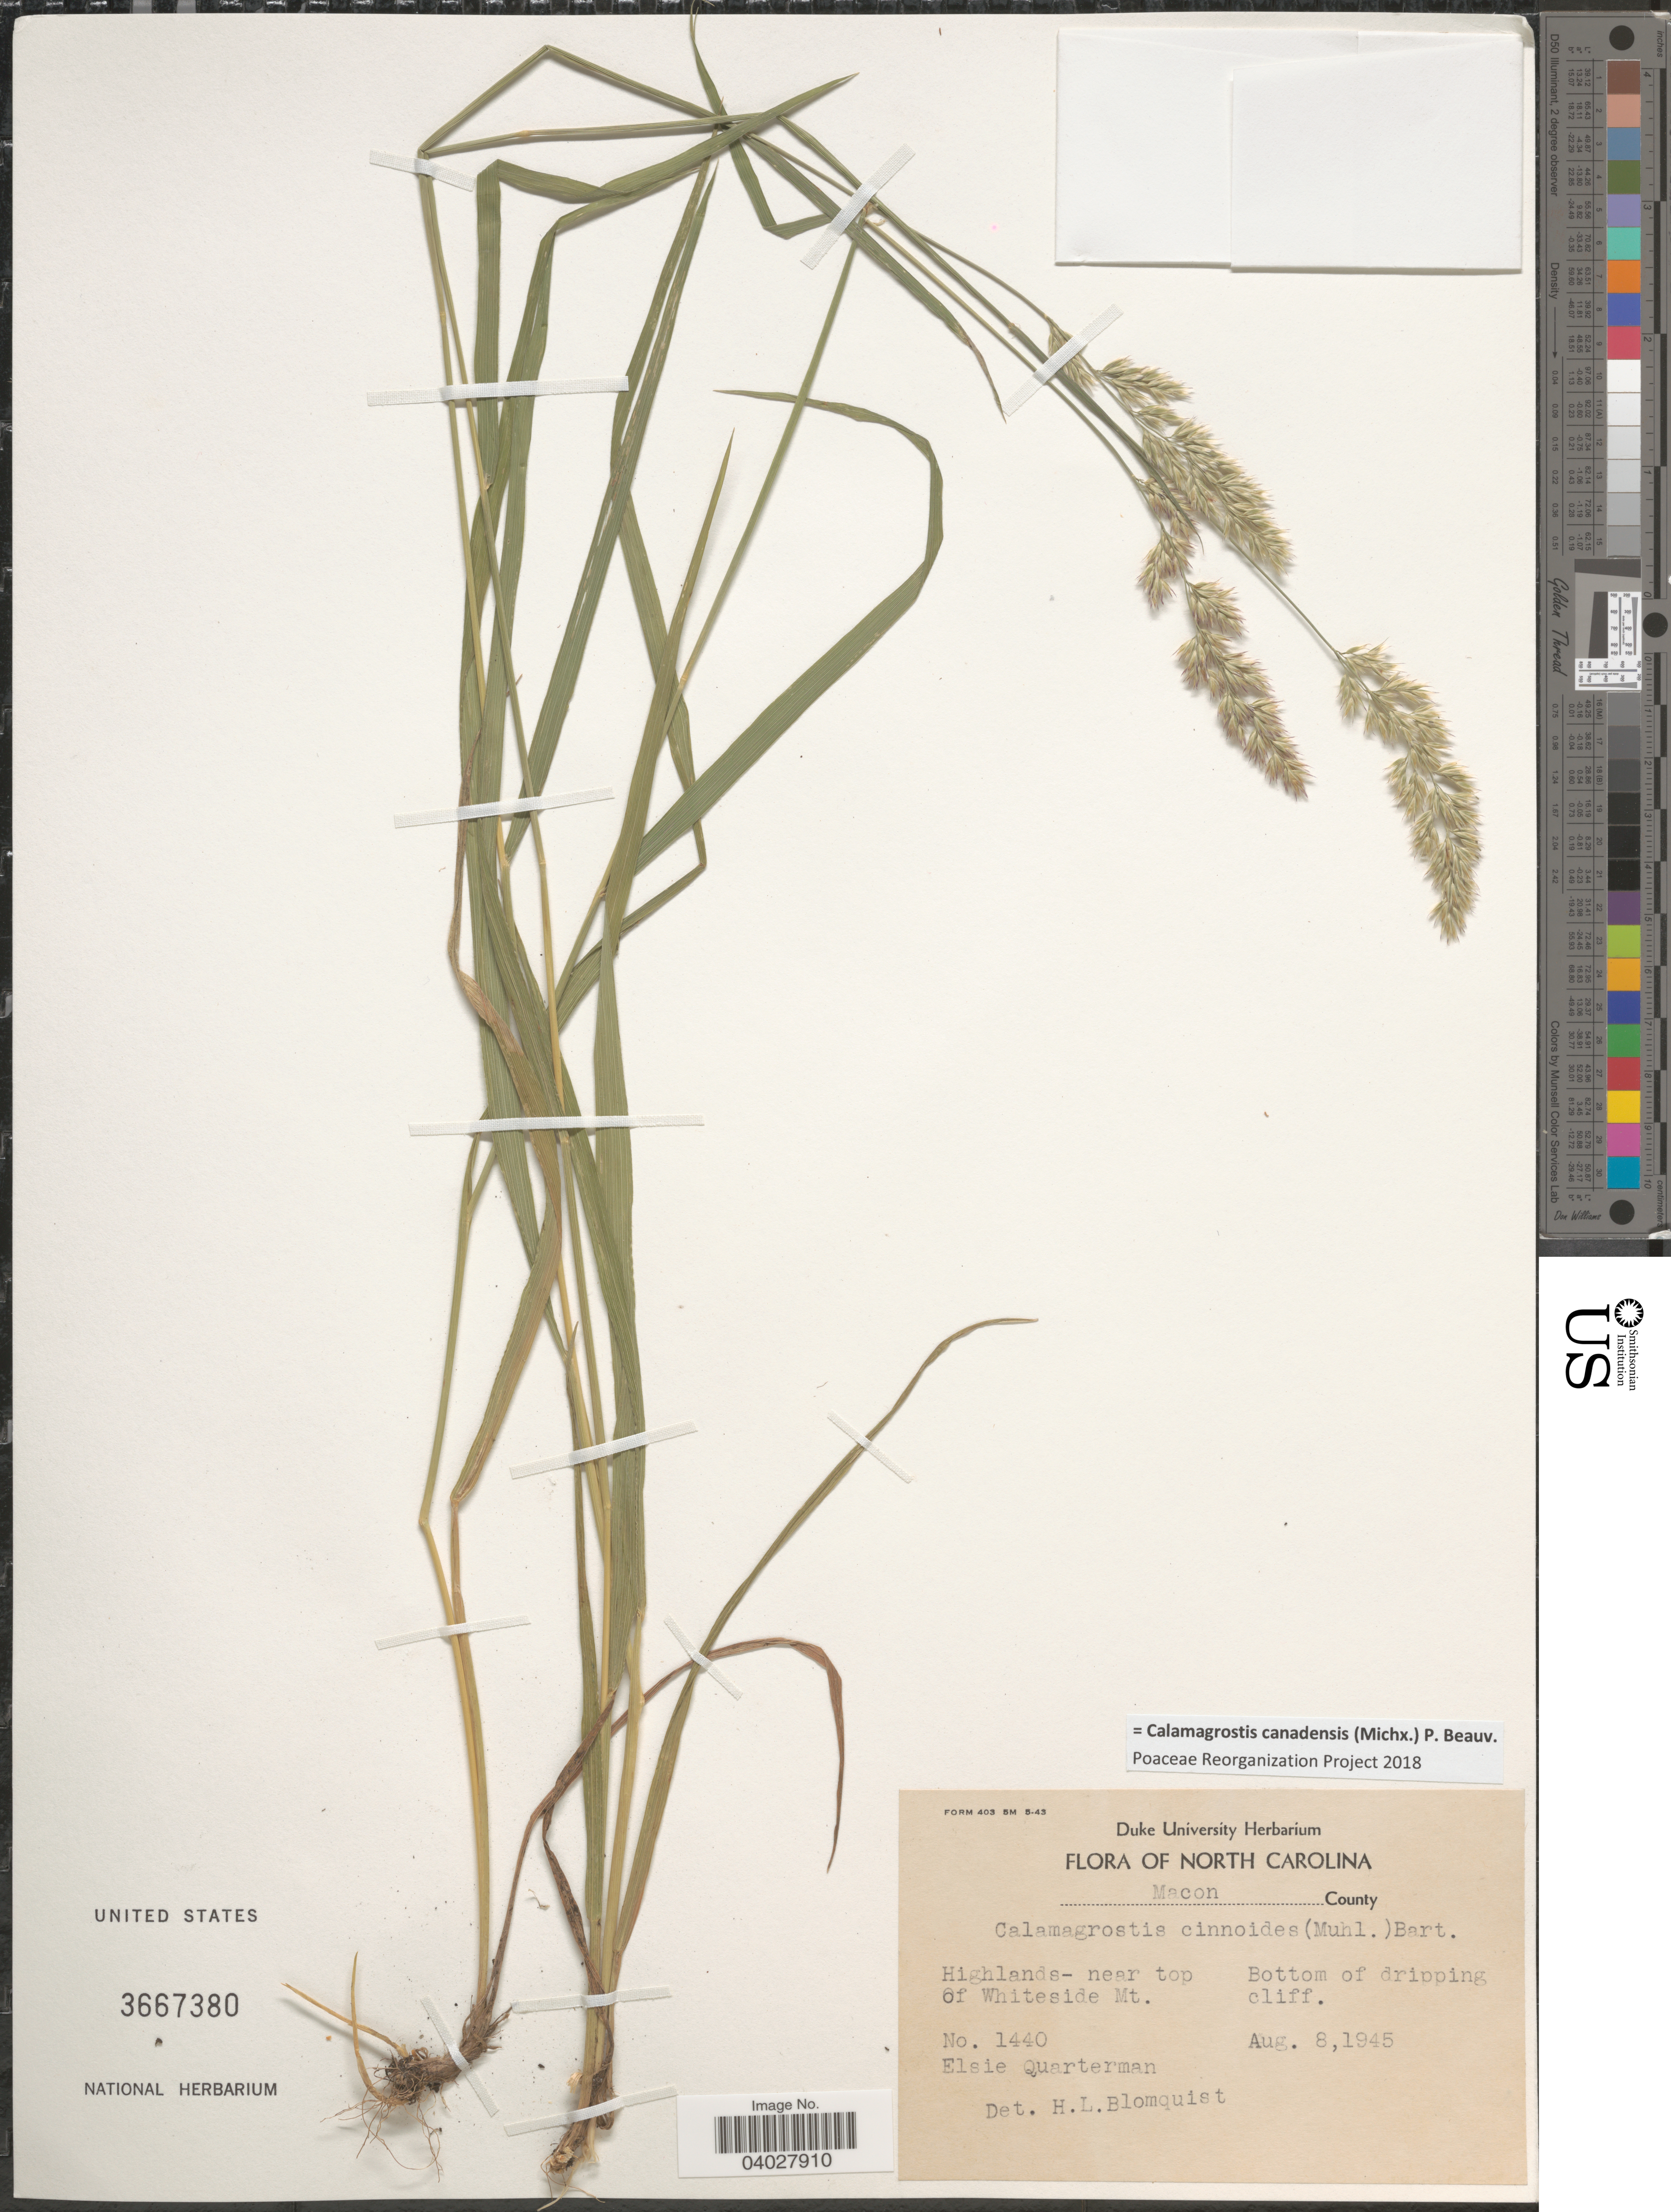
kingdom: Plantae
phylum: Tracheophyta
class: Liliopsida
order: Poales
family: Poaceae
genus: Calamagrostis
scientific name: Calamagrostis canadensis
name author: (Michx.) P. Beauv.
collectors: E. Quarterman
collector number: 1440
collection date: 1945-08-08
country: United States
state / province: North Carolina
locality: Macon County. Highlands- near top of Whiteside Mt. Bottom of dripping cliff.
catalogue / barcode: US 3667380